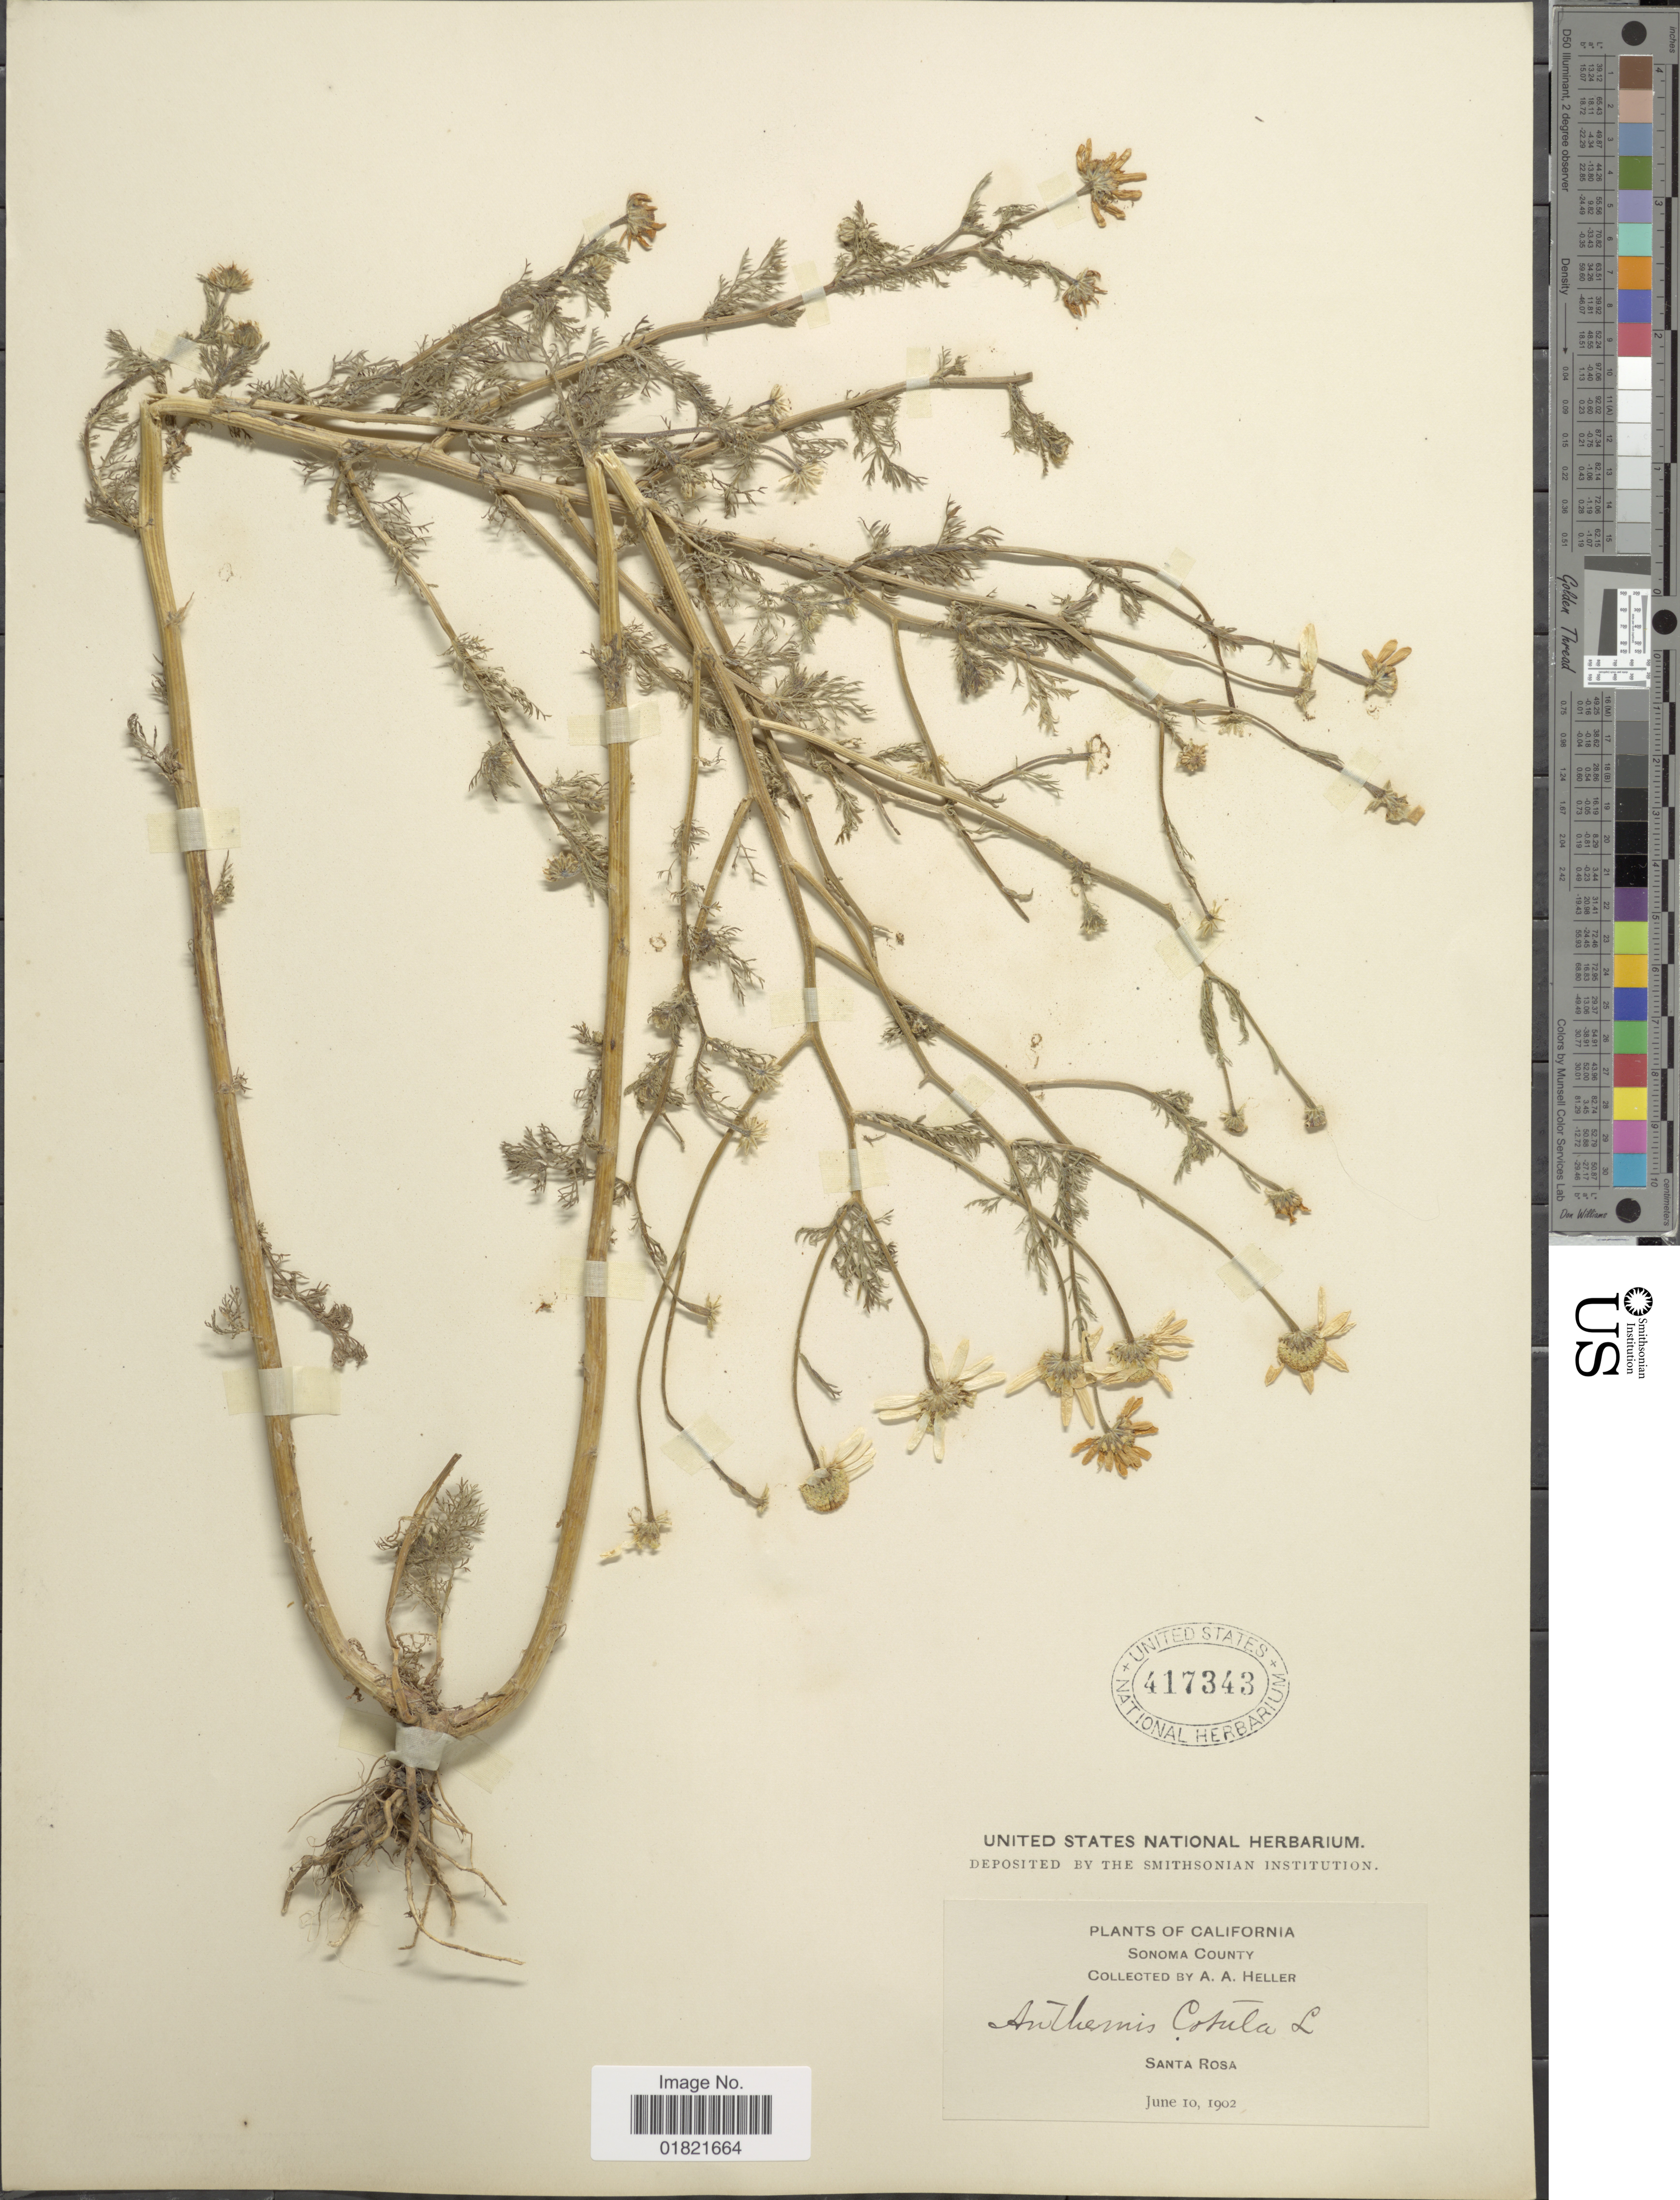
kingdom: Plantae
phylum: Tracheophyta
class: Magnoliopsida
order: Asterales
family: Asteraceae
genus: Anthemis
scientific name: Anthemis cotula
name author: L.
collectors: A. A. Heller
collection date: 1902-06-10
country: United States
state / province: California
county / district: Sonoma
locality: Sonoma County, Santa Rosa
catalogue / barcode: US 417343